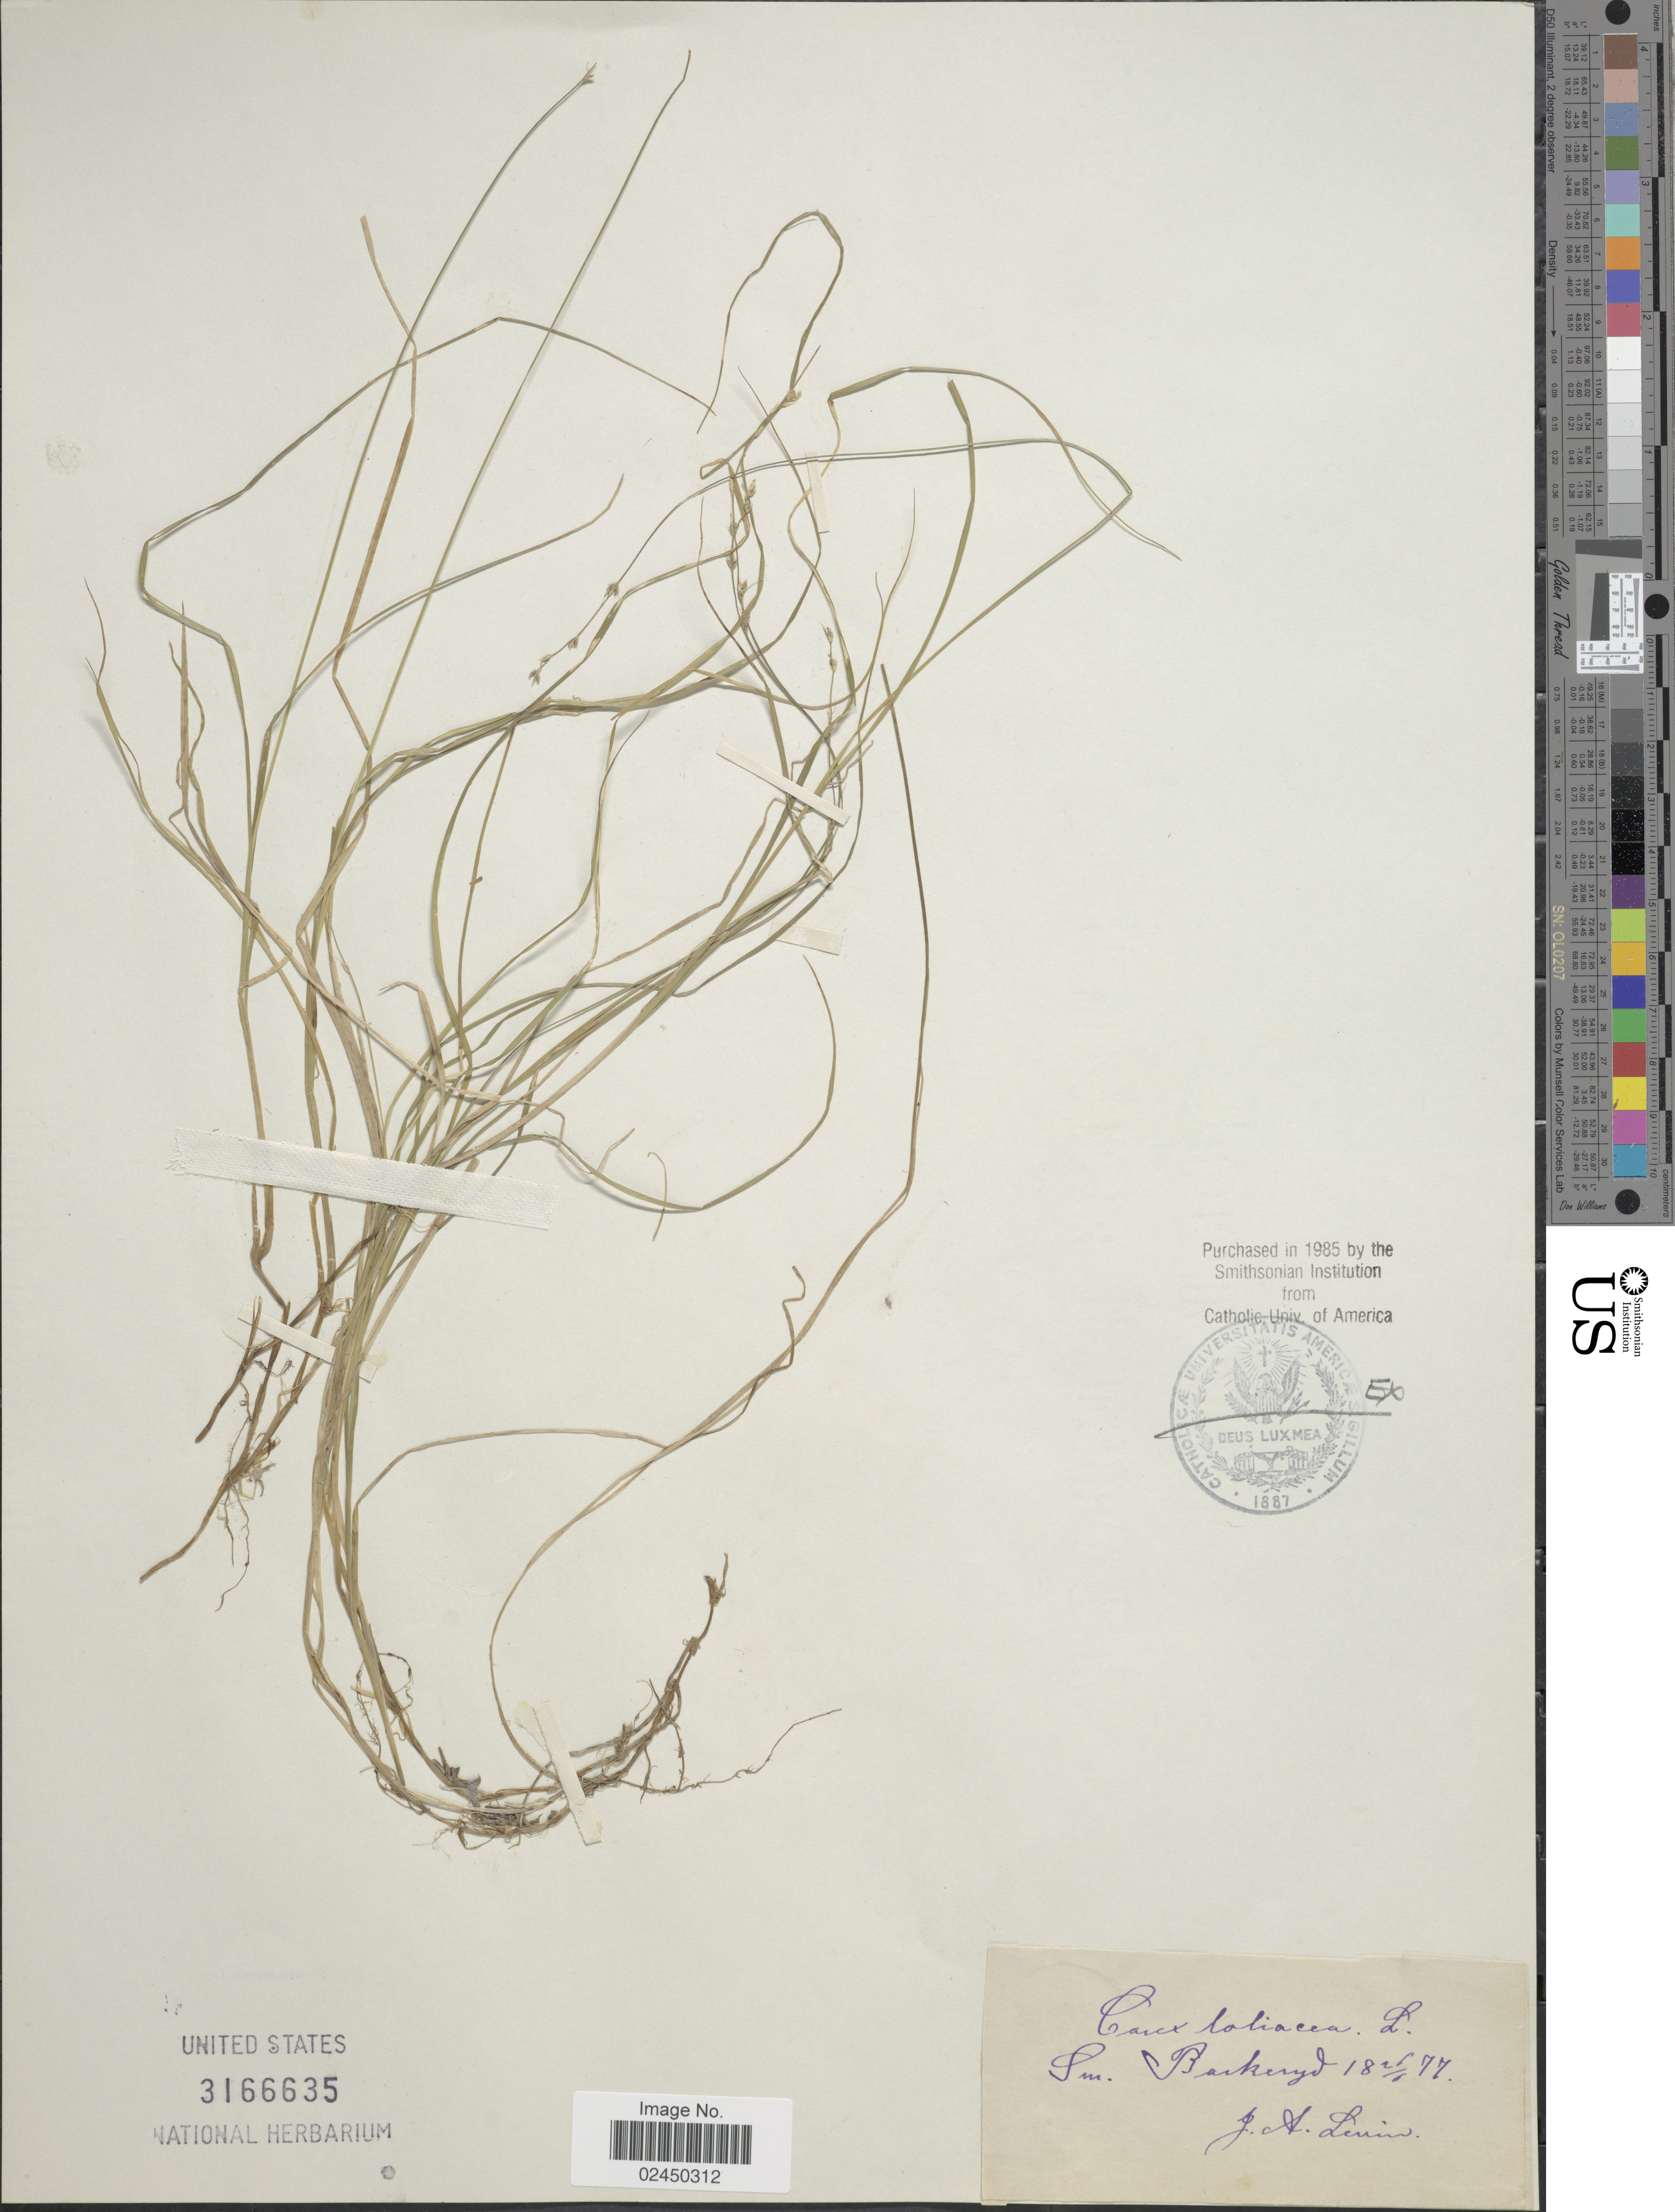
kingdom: Plantae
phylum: Tracheophyta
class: Liliopsida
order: Poales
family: Cyperaceae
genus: Carex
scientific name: Carex loliacea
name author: L.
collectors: J. Lenin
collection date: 1877-06-26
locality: Sm. Backenryd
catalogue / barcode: US 3166635